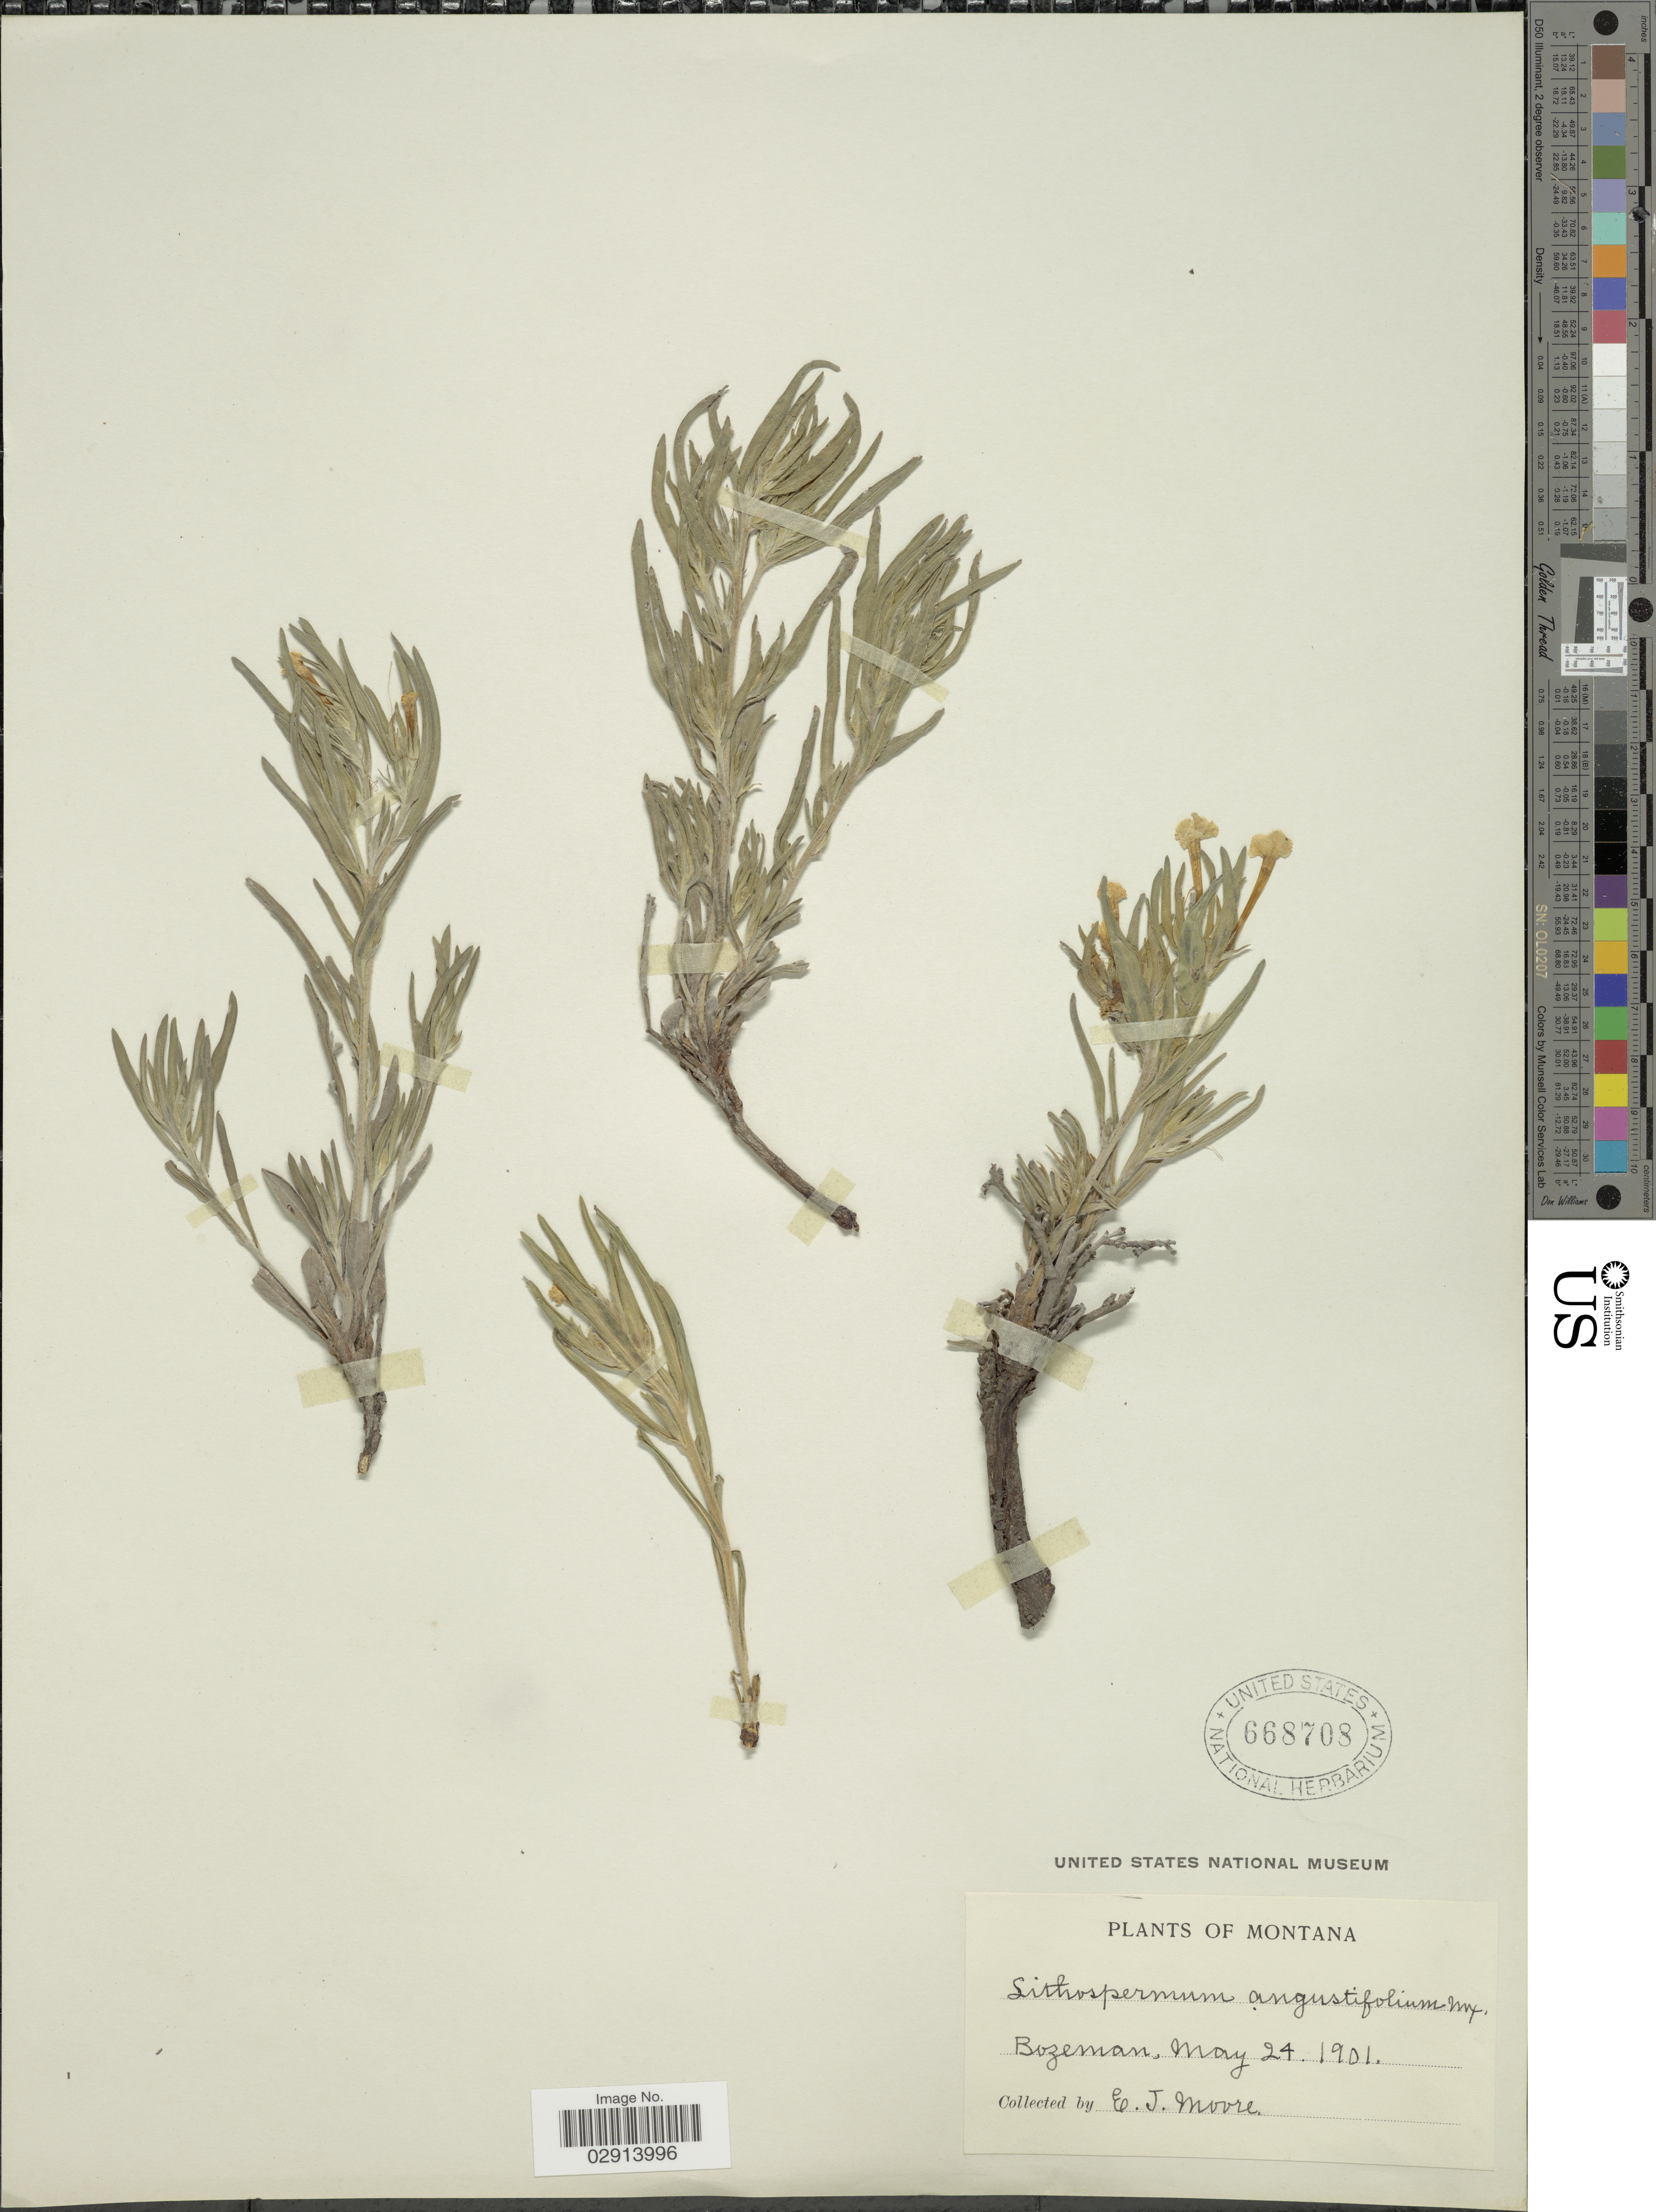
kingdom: Plantae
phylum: Tracheophyta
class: Magnoliopsida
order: Boraginales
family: Boraginaceae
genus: Lithospermum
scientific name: Lithospermum incisum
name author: Lehm.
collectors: E. Moore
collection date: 1901-05-24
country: United States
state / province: Montana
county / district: Gallatin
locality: Bozeman.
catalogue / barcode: US 668708